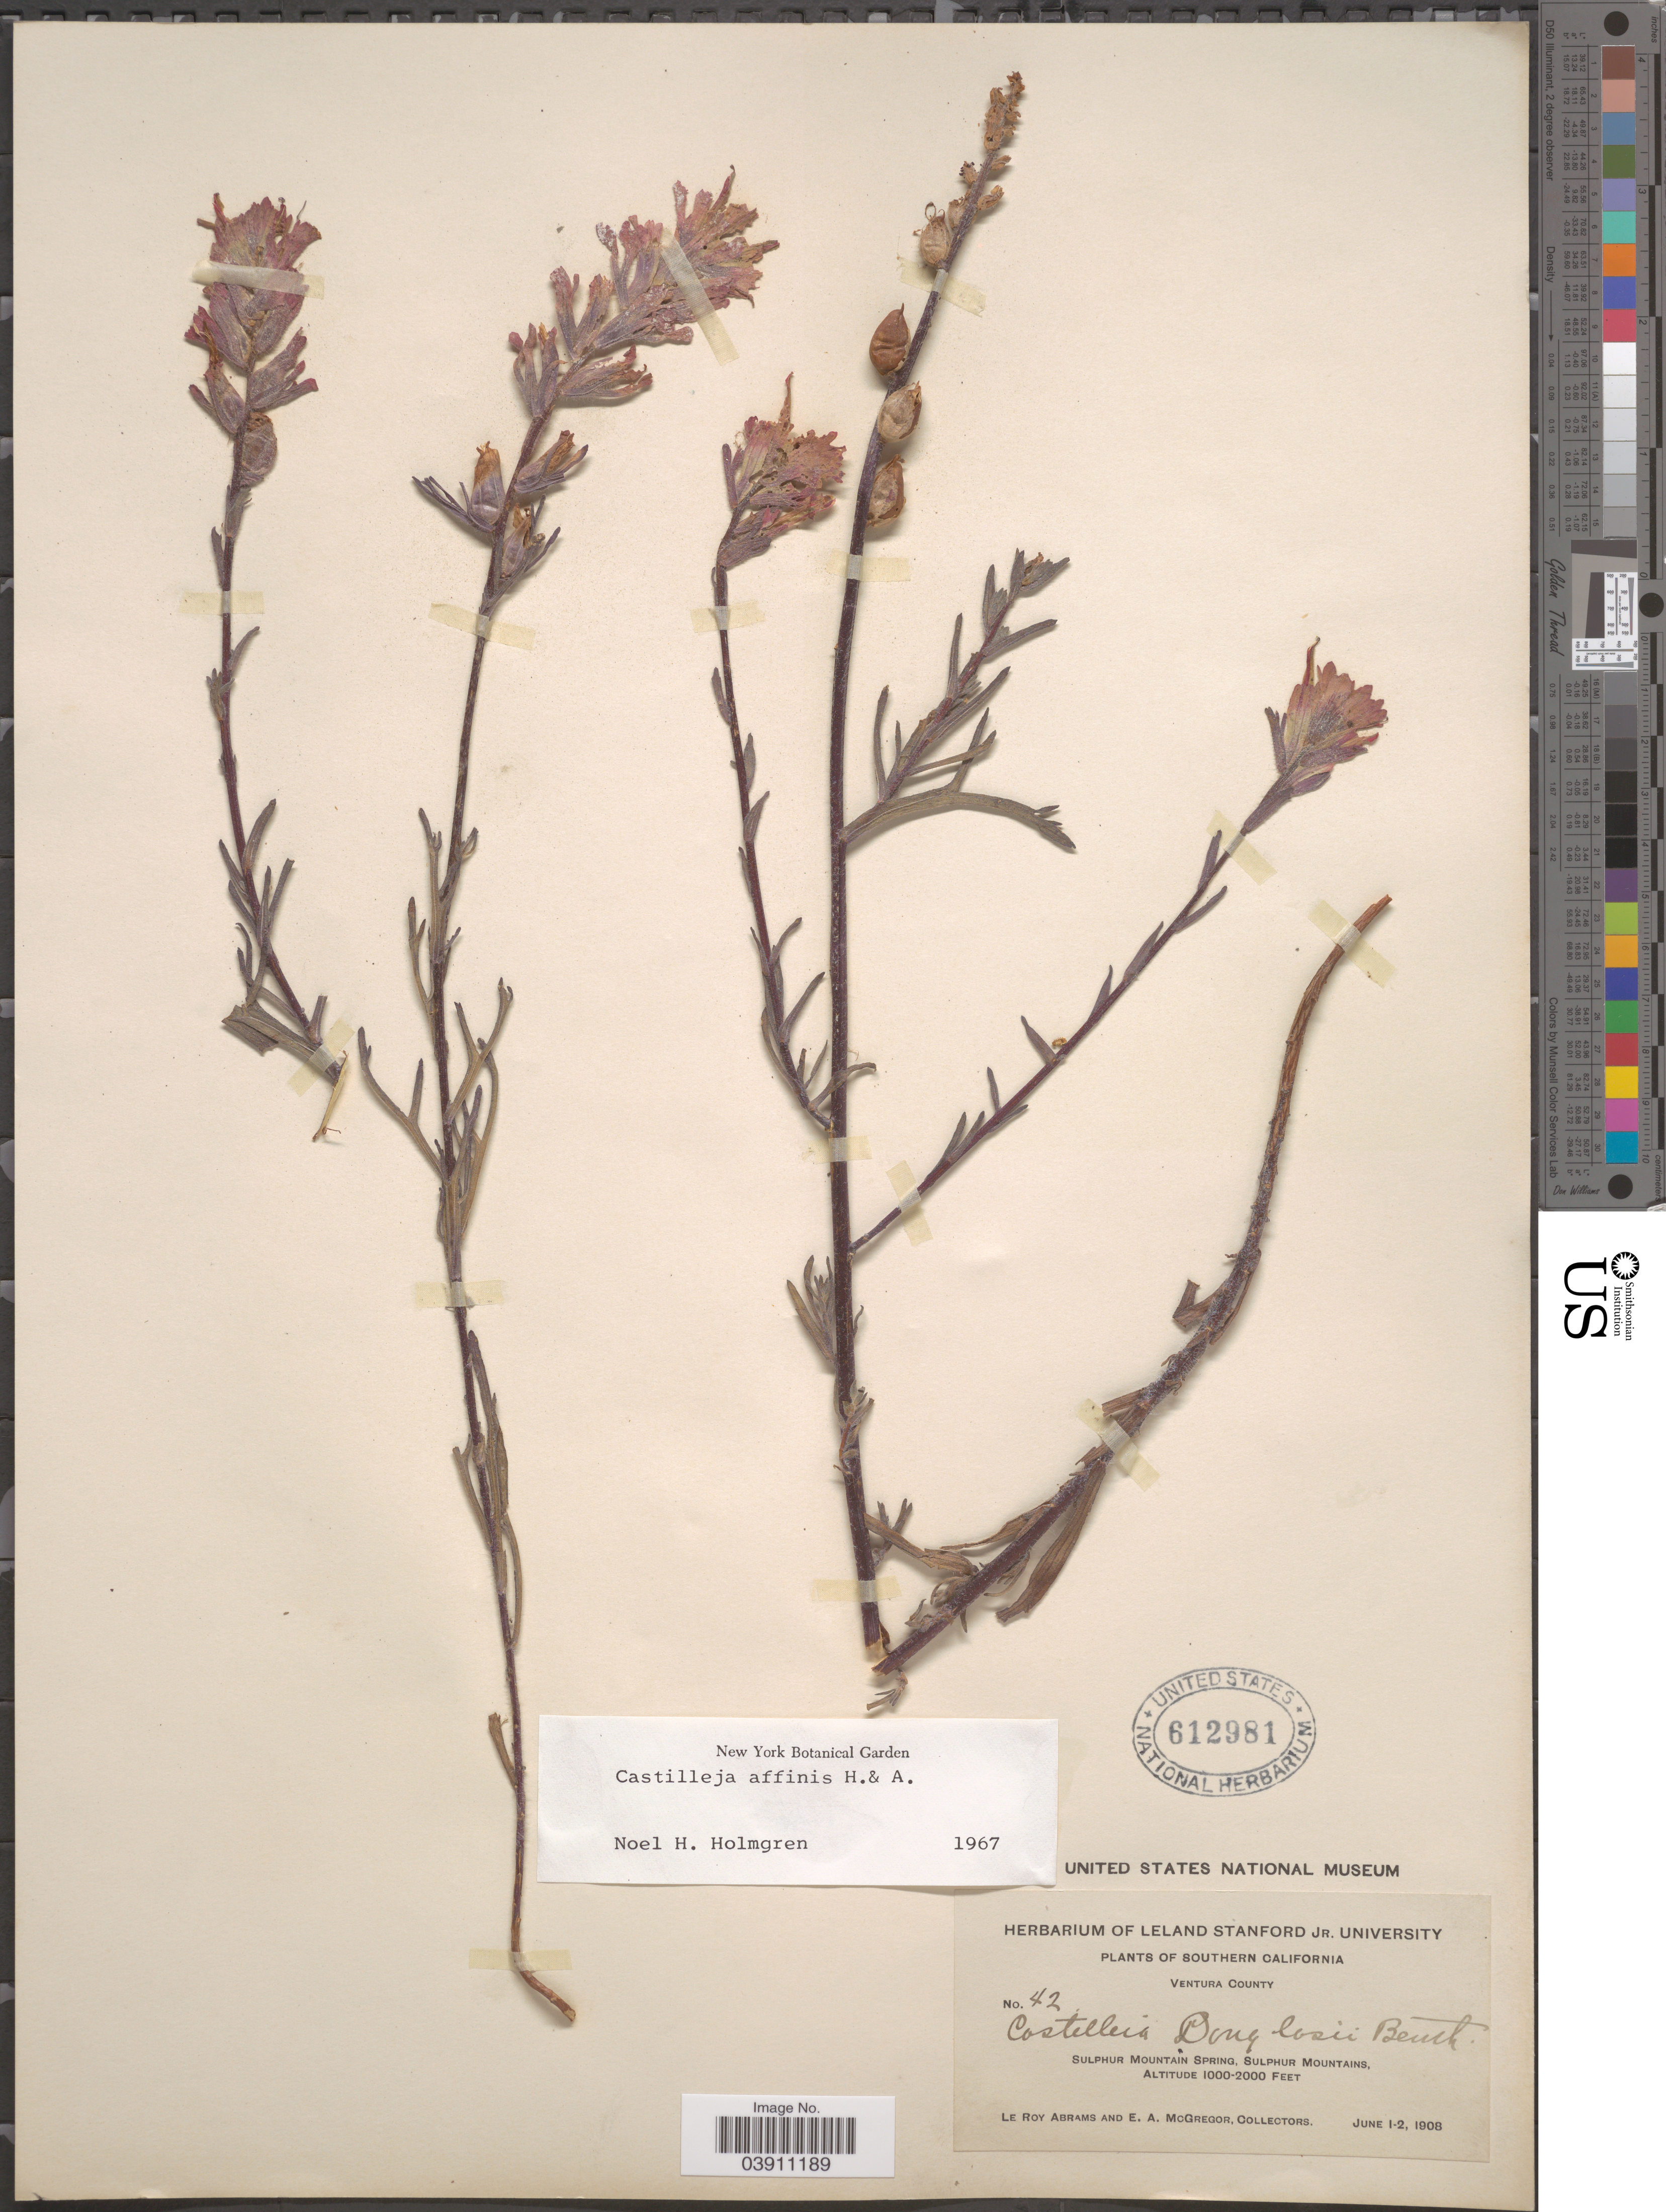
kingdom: Plantae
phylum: Tracheophyta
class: Magnoliopsida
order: Lamiales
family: Orobanchaceae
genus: Castilleja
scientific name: Castilleja affinis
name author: Hook. & Arn.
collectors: L. Abrams & E. A. McGregor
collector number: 42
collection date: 1908-06-01/1908-06-02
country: United States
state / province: California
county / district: Ventura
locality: Southern California. Ventura County. Sulphur Mountains Spring, Sulphur Mountains.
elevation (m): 305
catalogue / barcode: US 612981